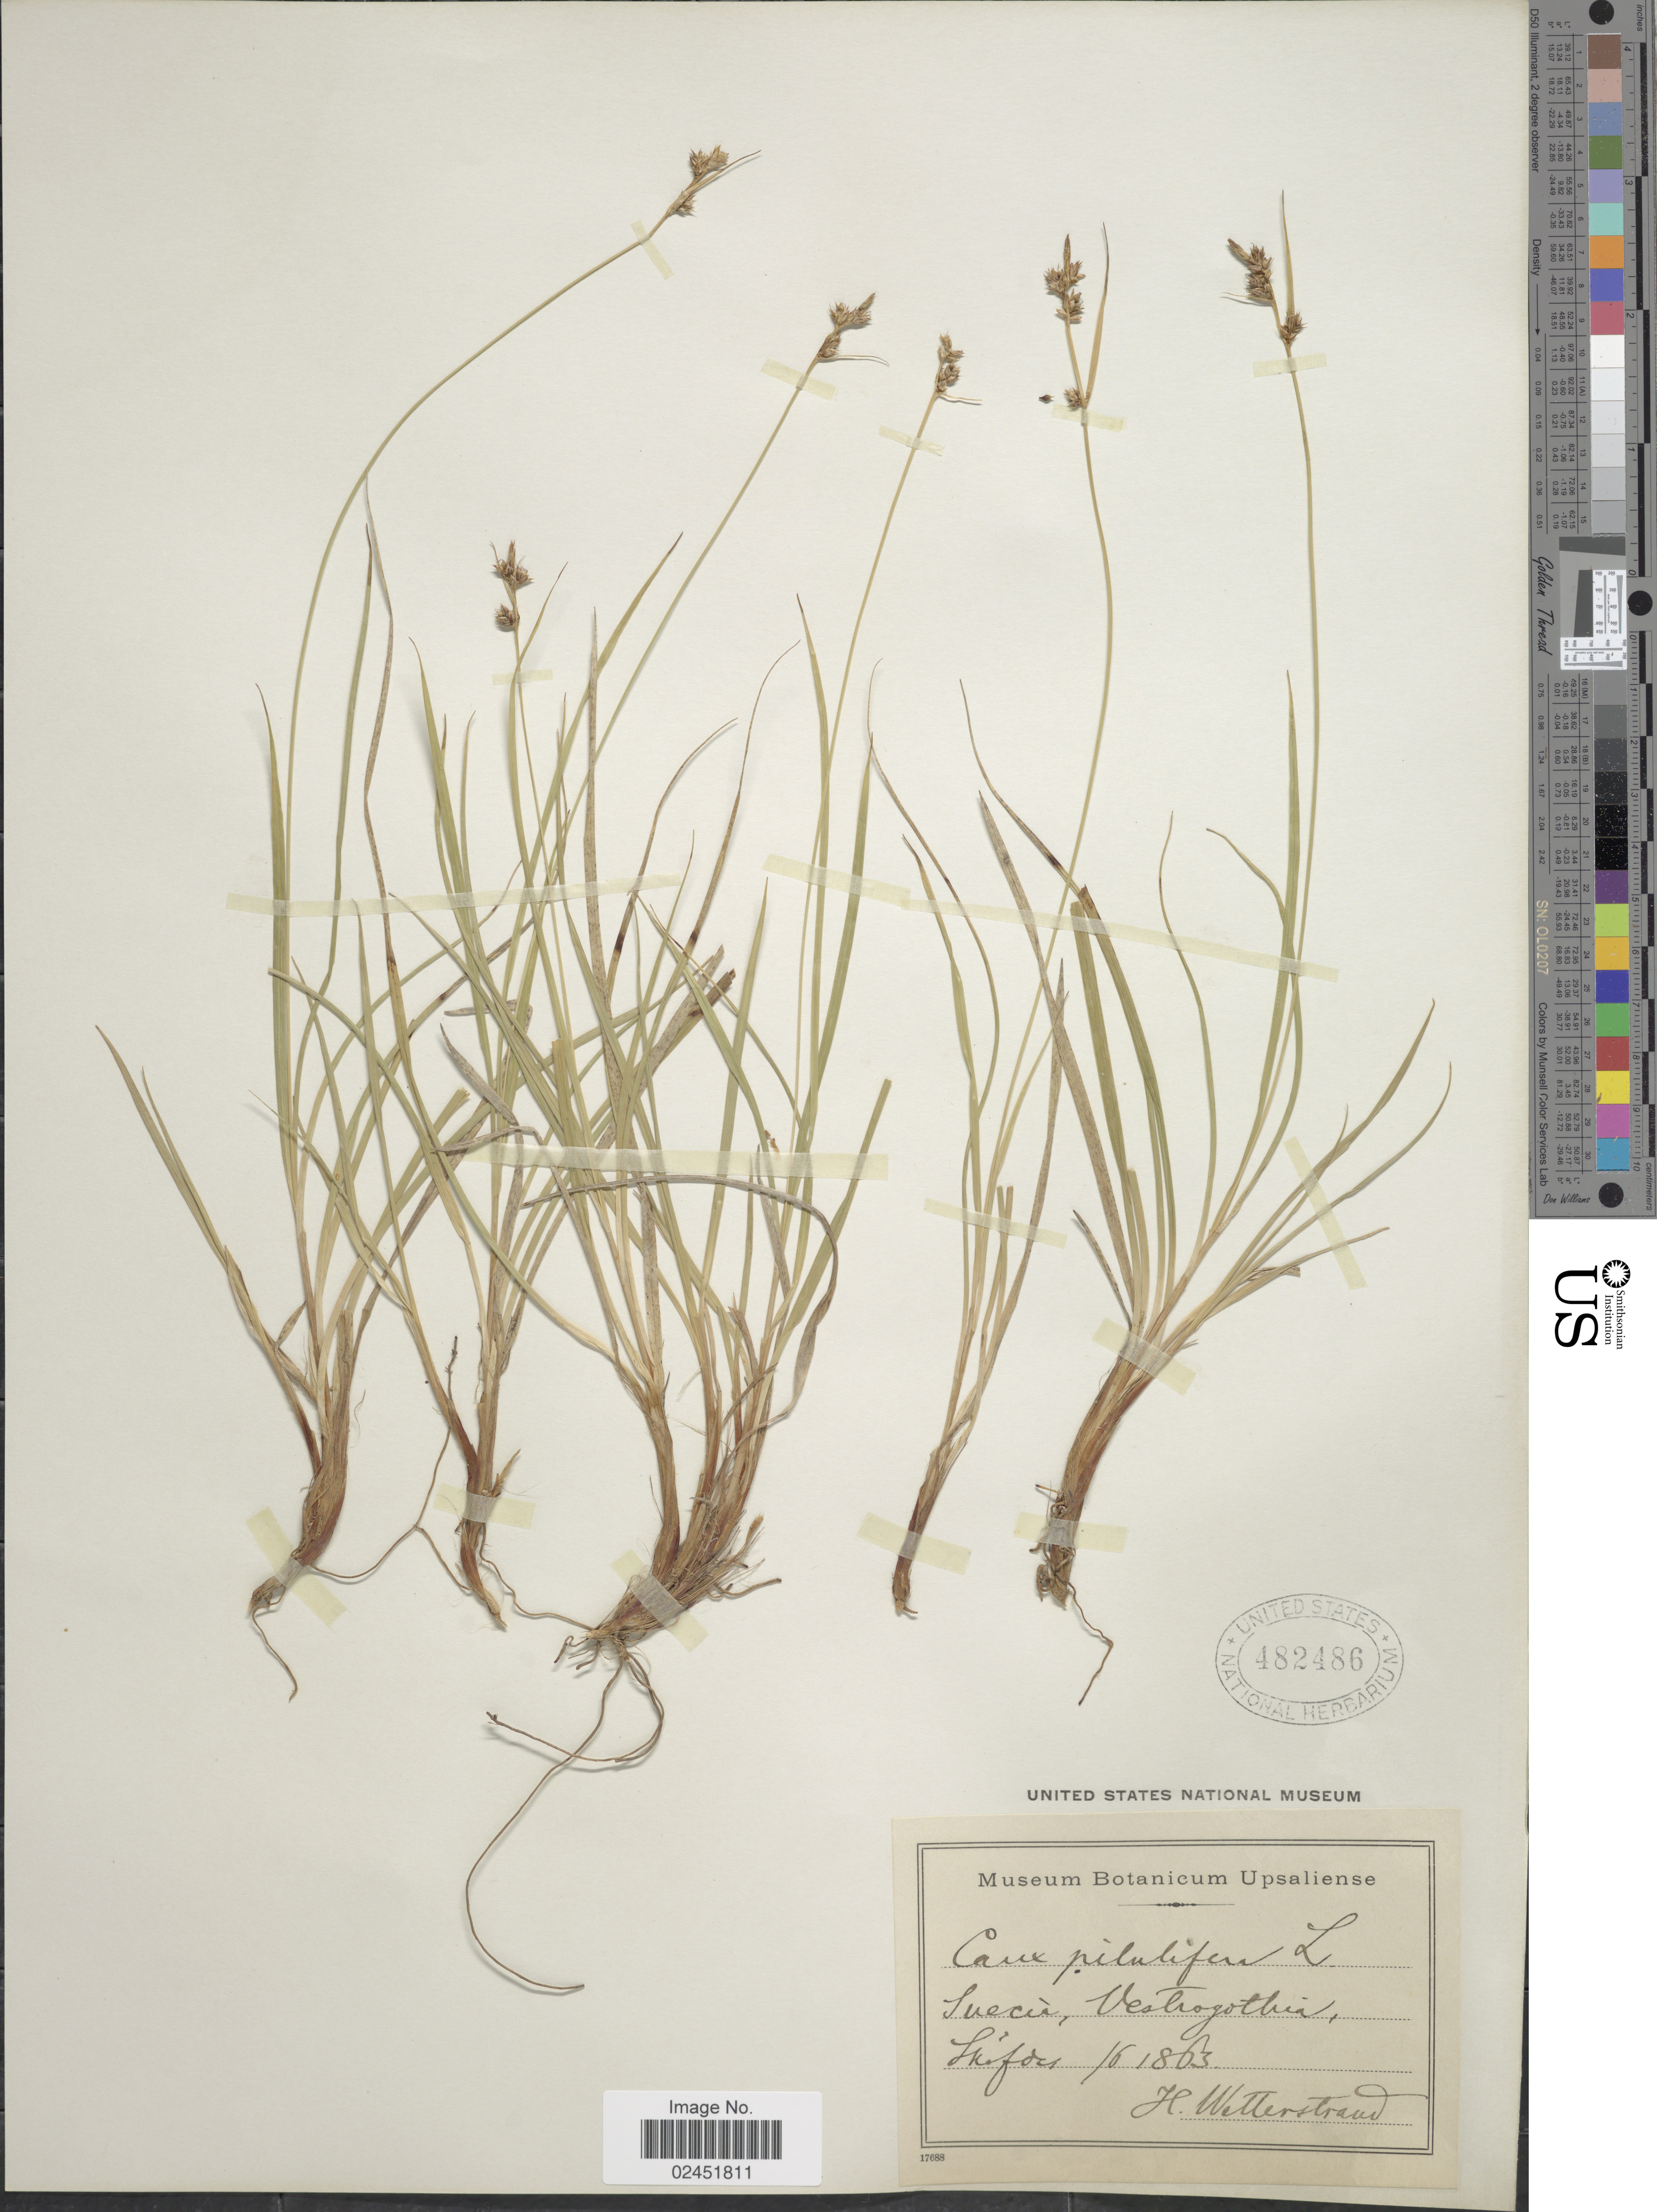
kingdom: Plantae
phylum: Tracheophyta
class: Liliopsida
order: Poales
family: Cyperaceae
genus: Carex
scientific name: Carex pilulifera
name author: L.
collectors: H. Wetterstrand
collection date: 1863-06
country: Sweden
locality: Suecia, Vestrogothia, Sköfde.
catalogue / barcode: US 482486